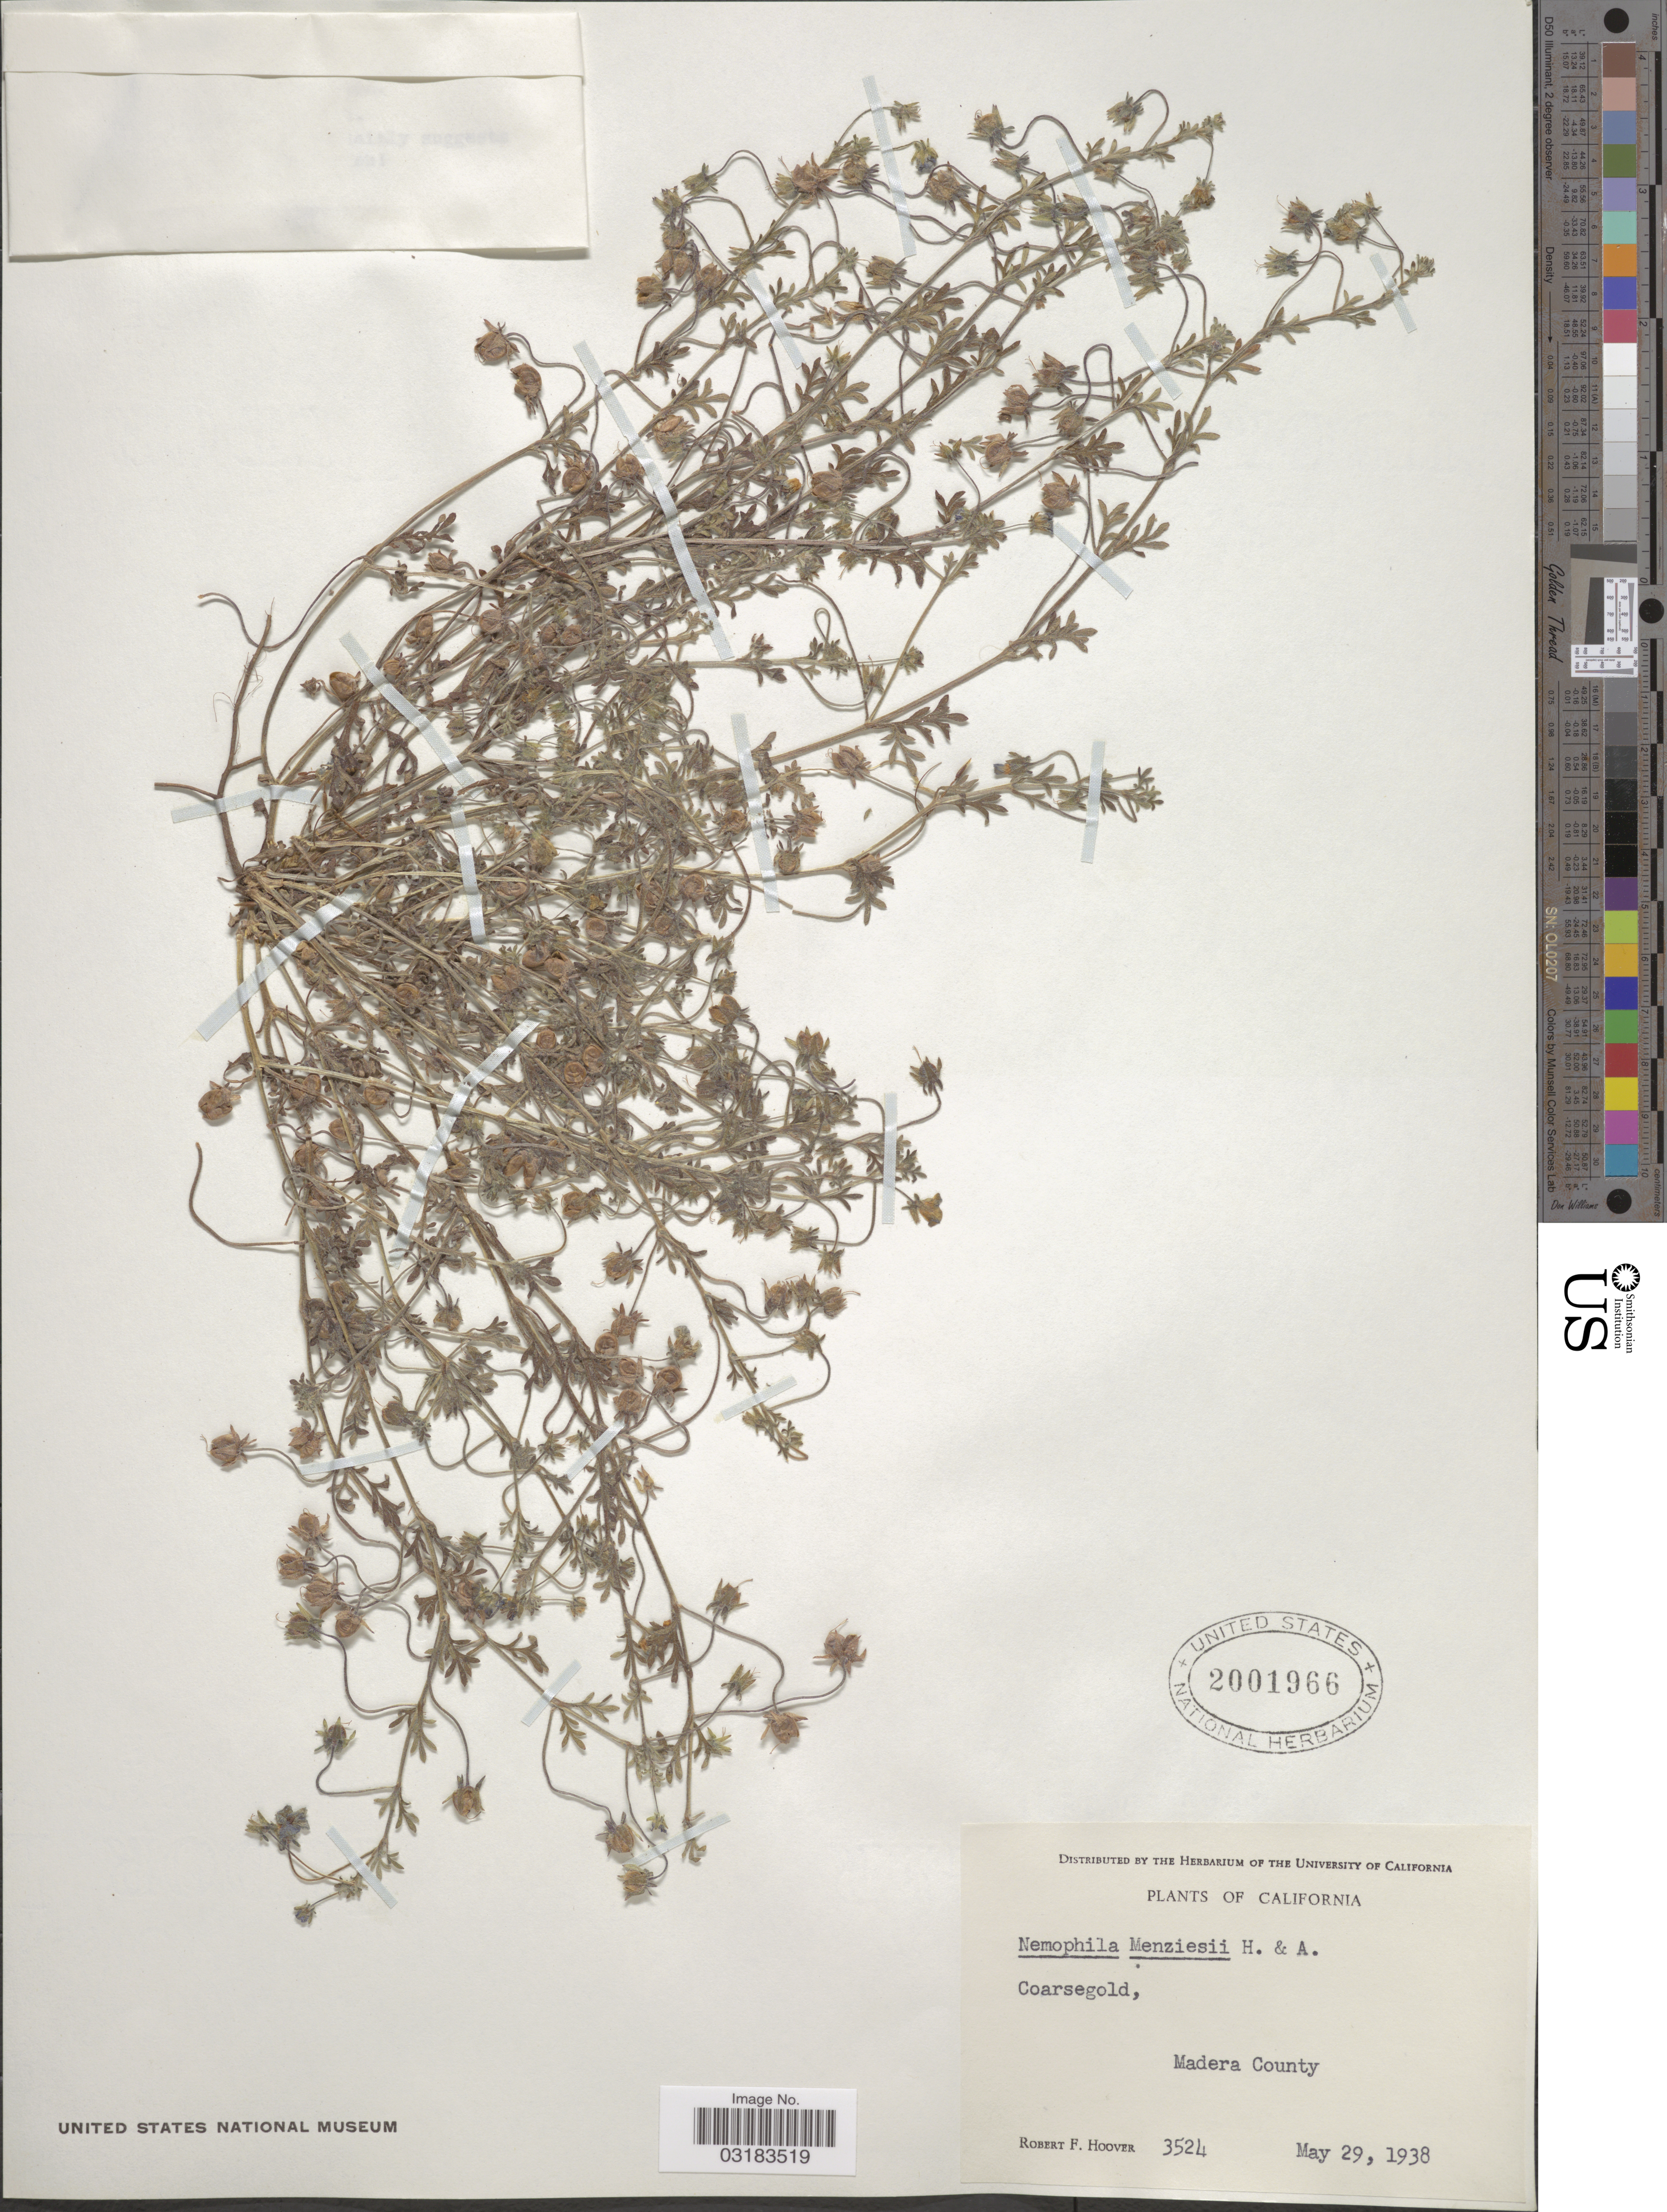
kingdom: Plantae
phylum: Tracheophyta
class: Magnoliopsida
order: Boraginales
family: Hydrophyllaceae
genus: Nemophila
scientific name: Nemophila menziesii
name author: Hook. & Arn.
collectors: R. F. Hoover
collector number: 3524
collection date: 1938-05-29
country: United States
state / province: California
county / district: Madera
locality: Coarsegold, Madera County.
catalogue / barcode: US 2001966